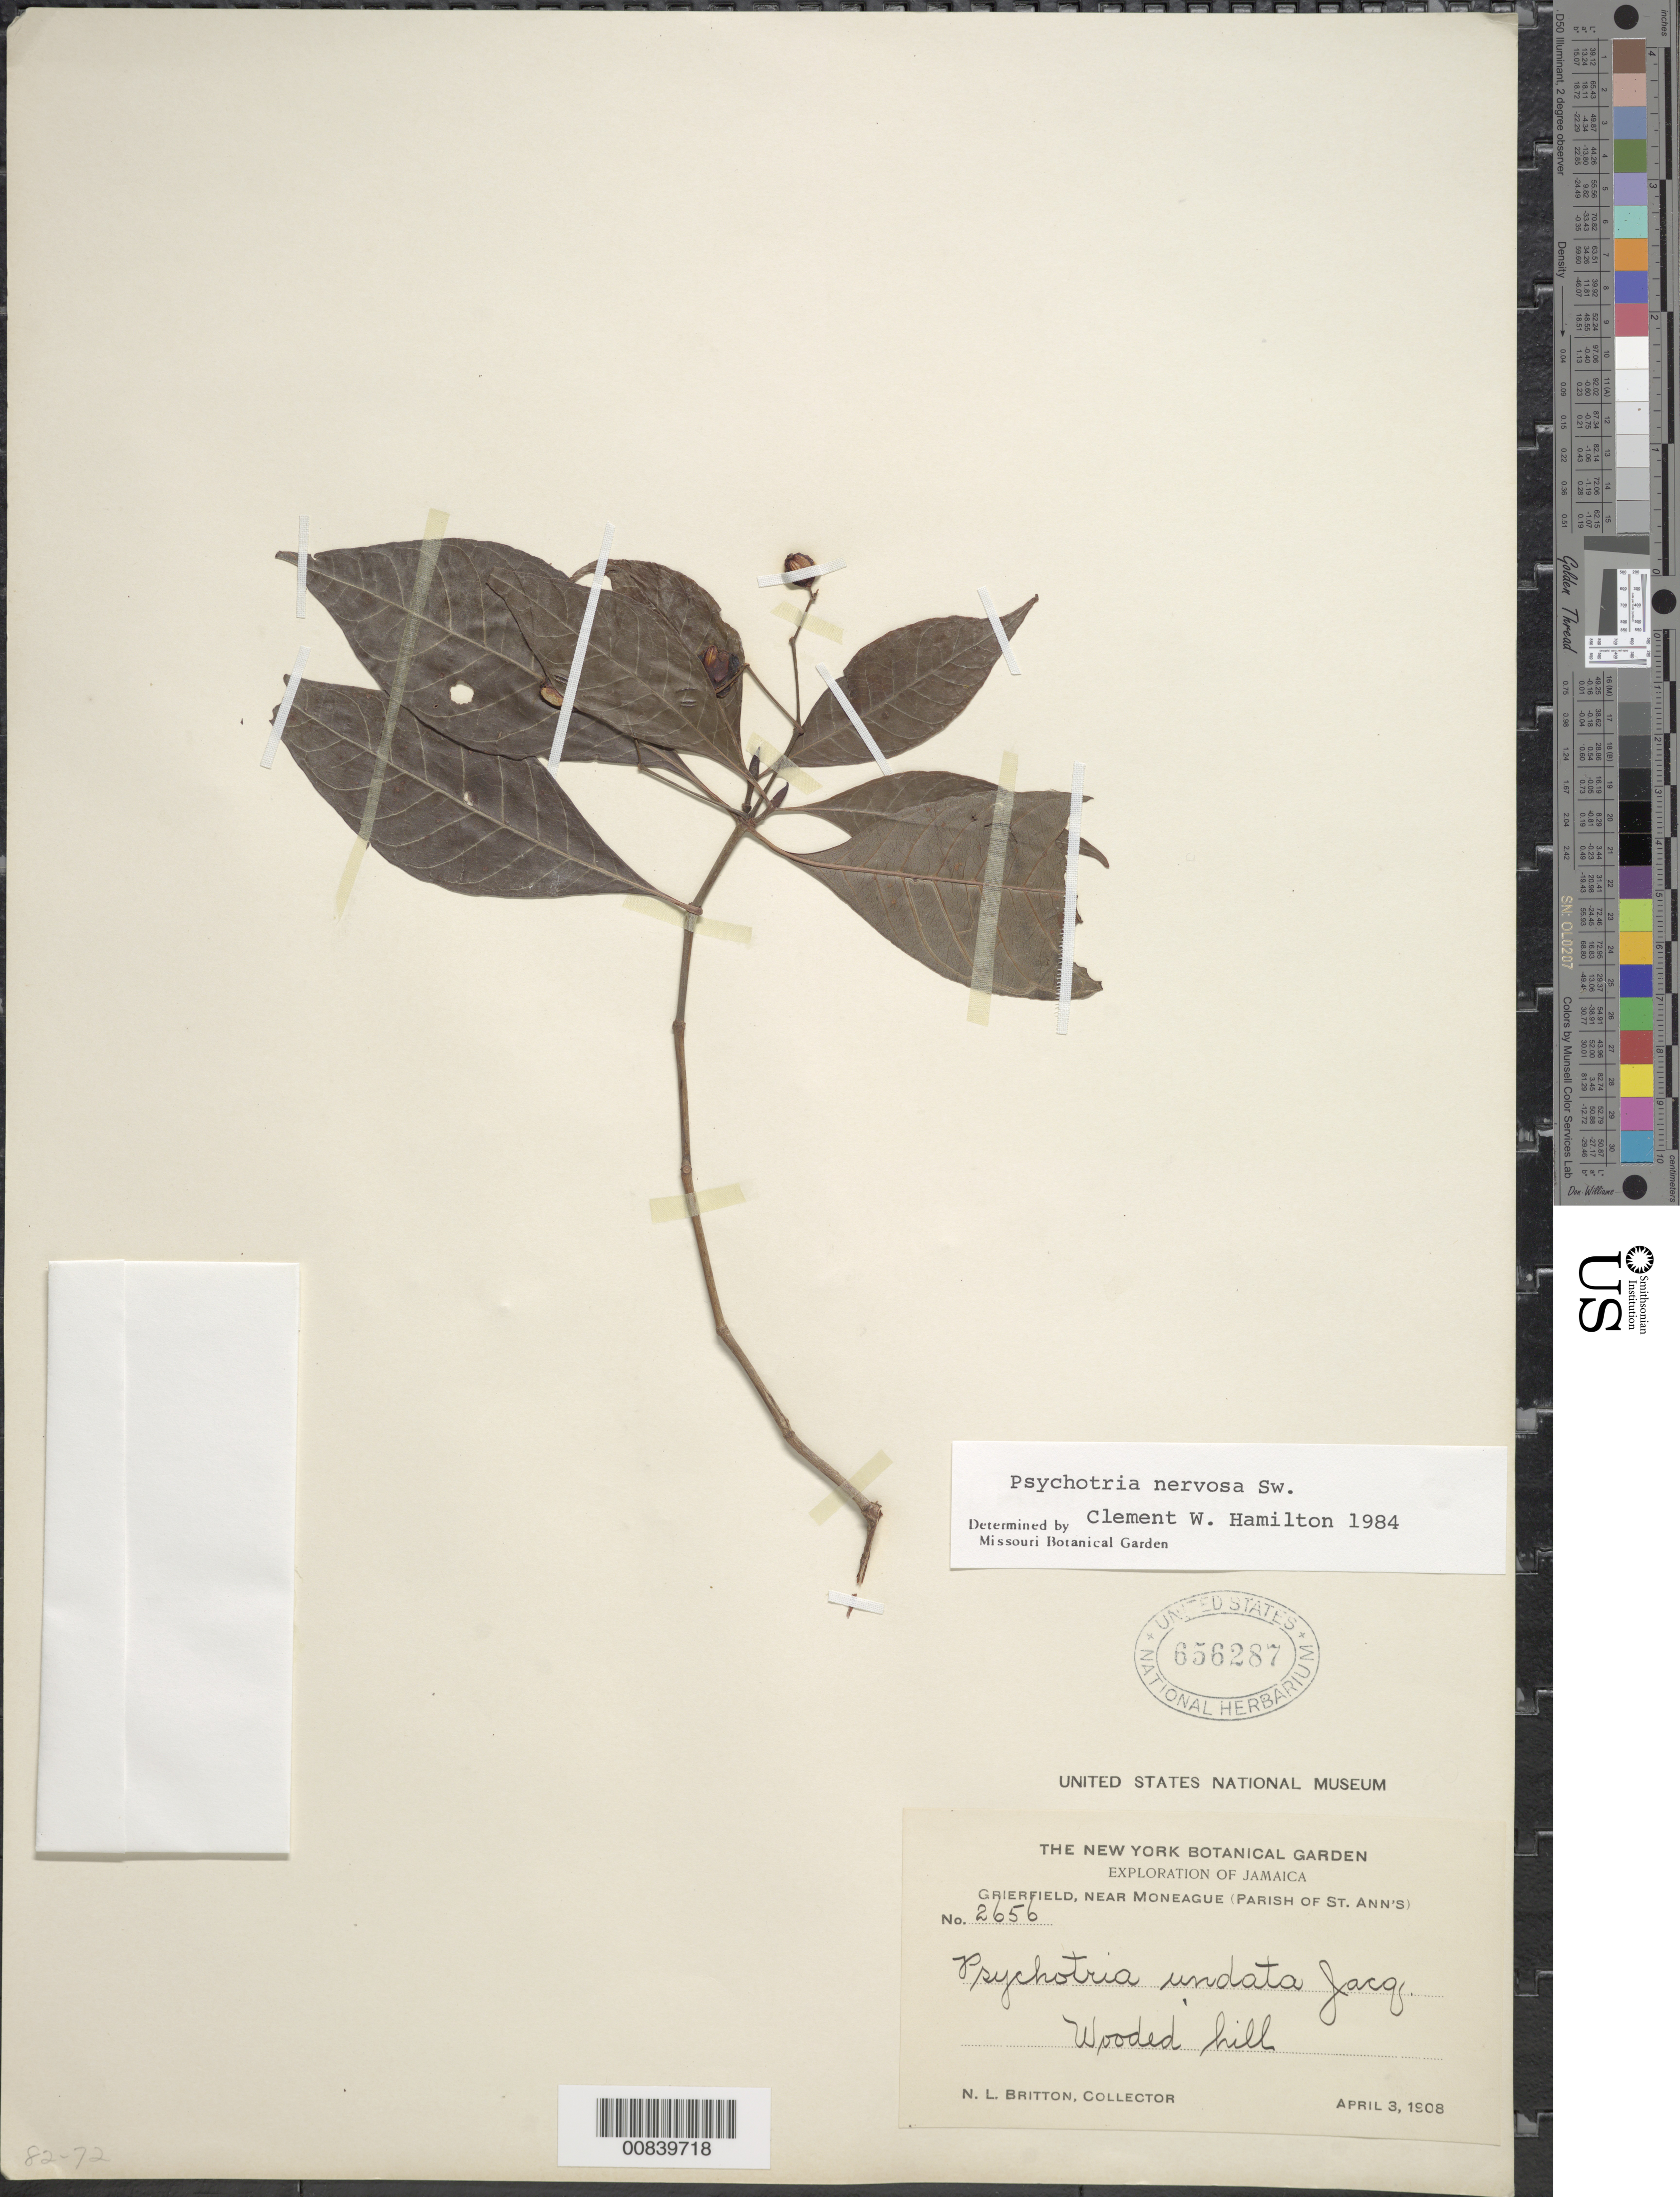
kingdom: Plantae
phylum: Tracheophyta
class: Magnoliopsida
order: Gentianales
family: Rubiaceae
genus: Psychotria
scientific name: Psychotria nervosa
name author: Sw.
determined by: Hamilton, C. W.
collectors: N. Britton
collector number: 2656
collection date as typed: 03 Apr 1908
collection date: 1908-04-03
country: Jamaica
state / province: Saint Ann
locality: Grierfield, near moneaugue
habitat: Wooded hill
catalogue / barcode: US 656287